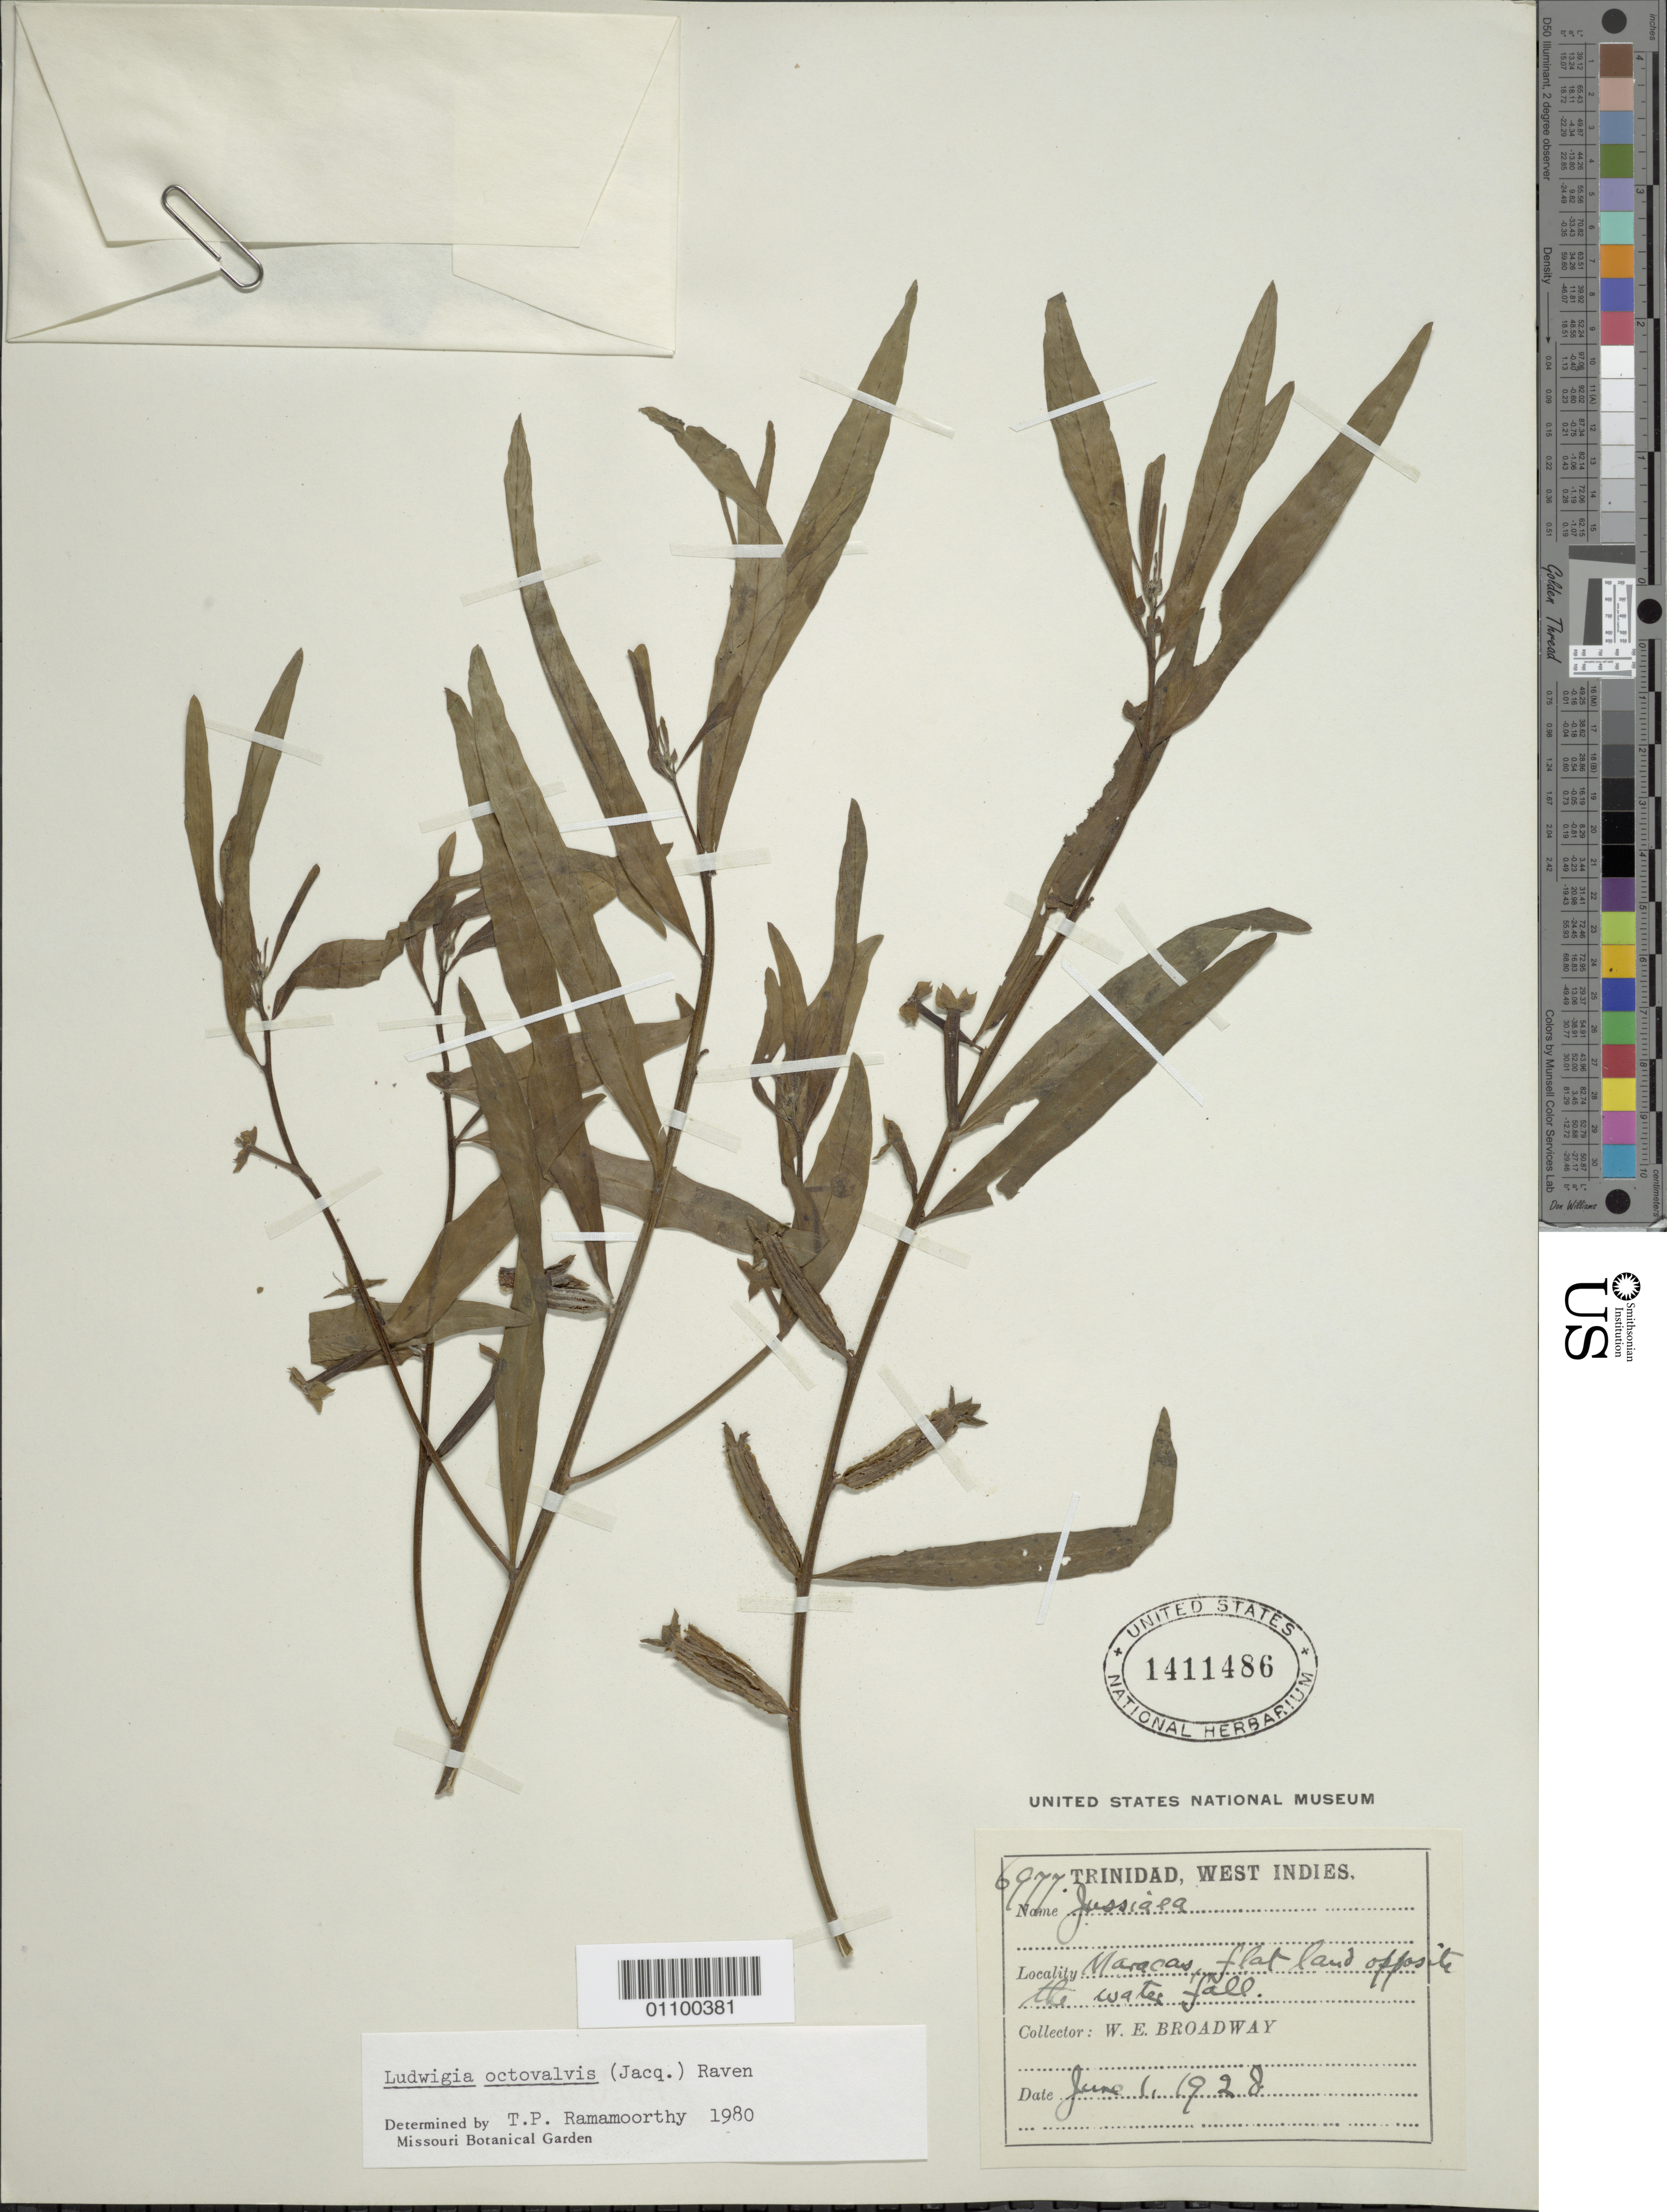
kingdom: Plantae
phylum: Tracheophyta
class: Magnoliopsida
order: Myrtales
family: Onagraceae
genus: Ludwigia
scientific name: Ludwigia octovalvis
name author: (Jacq.) P.H. Raven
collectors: W. E. Broadway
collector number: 6977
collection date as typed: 01 Jul 1928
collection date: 1928-07-01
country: Trinidad and Tobago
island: Trinidad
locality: Maracas, flat land opposite the waterfall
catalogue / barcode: US 1411486